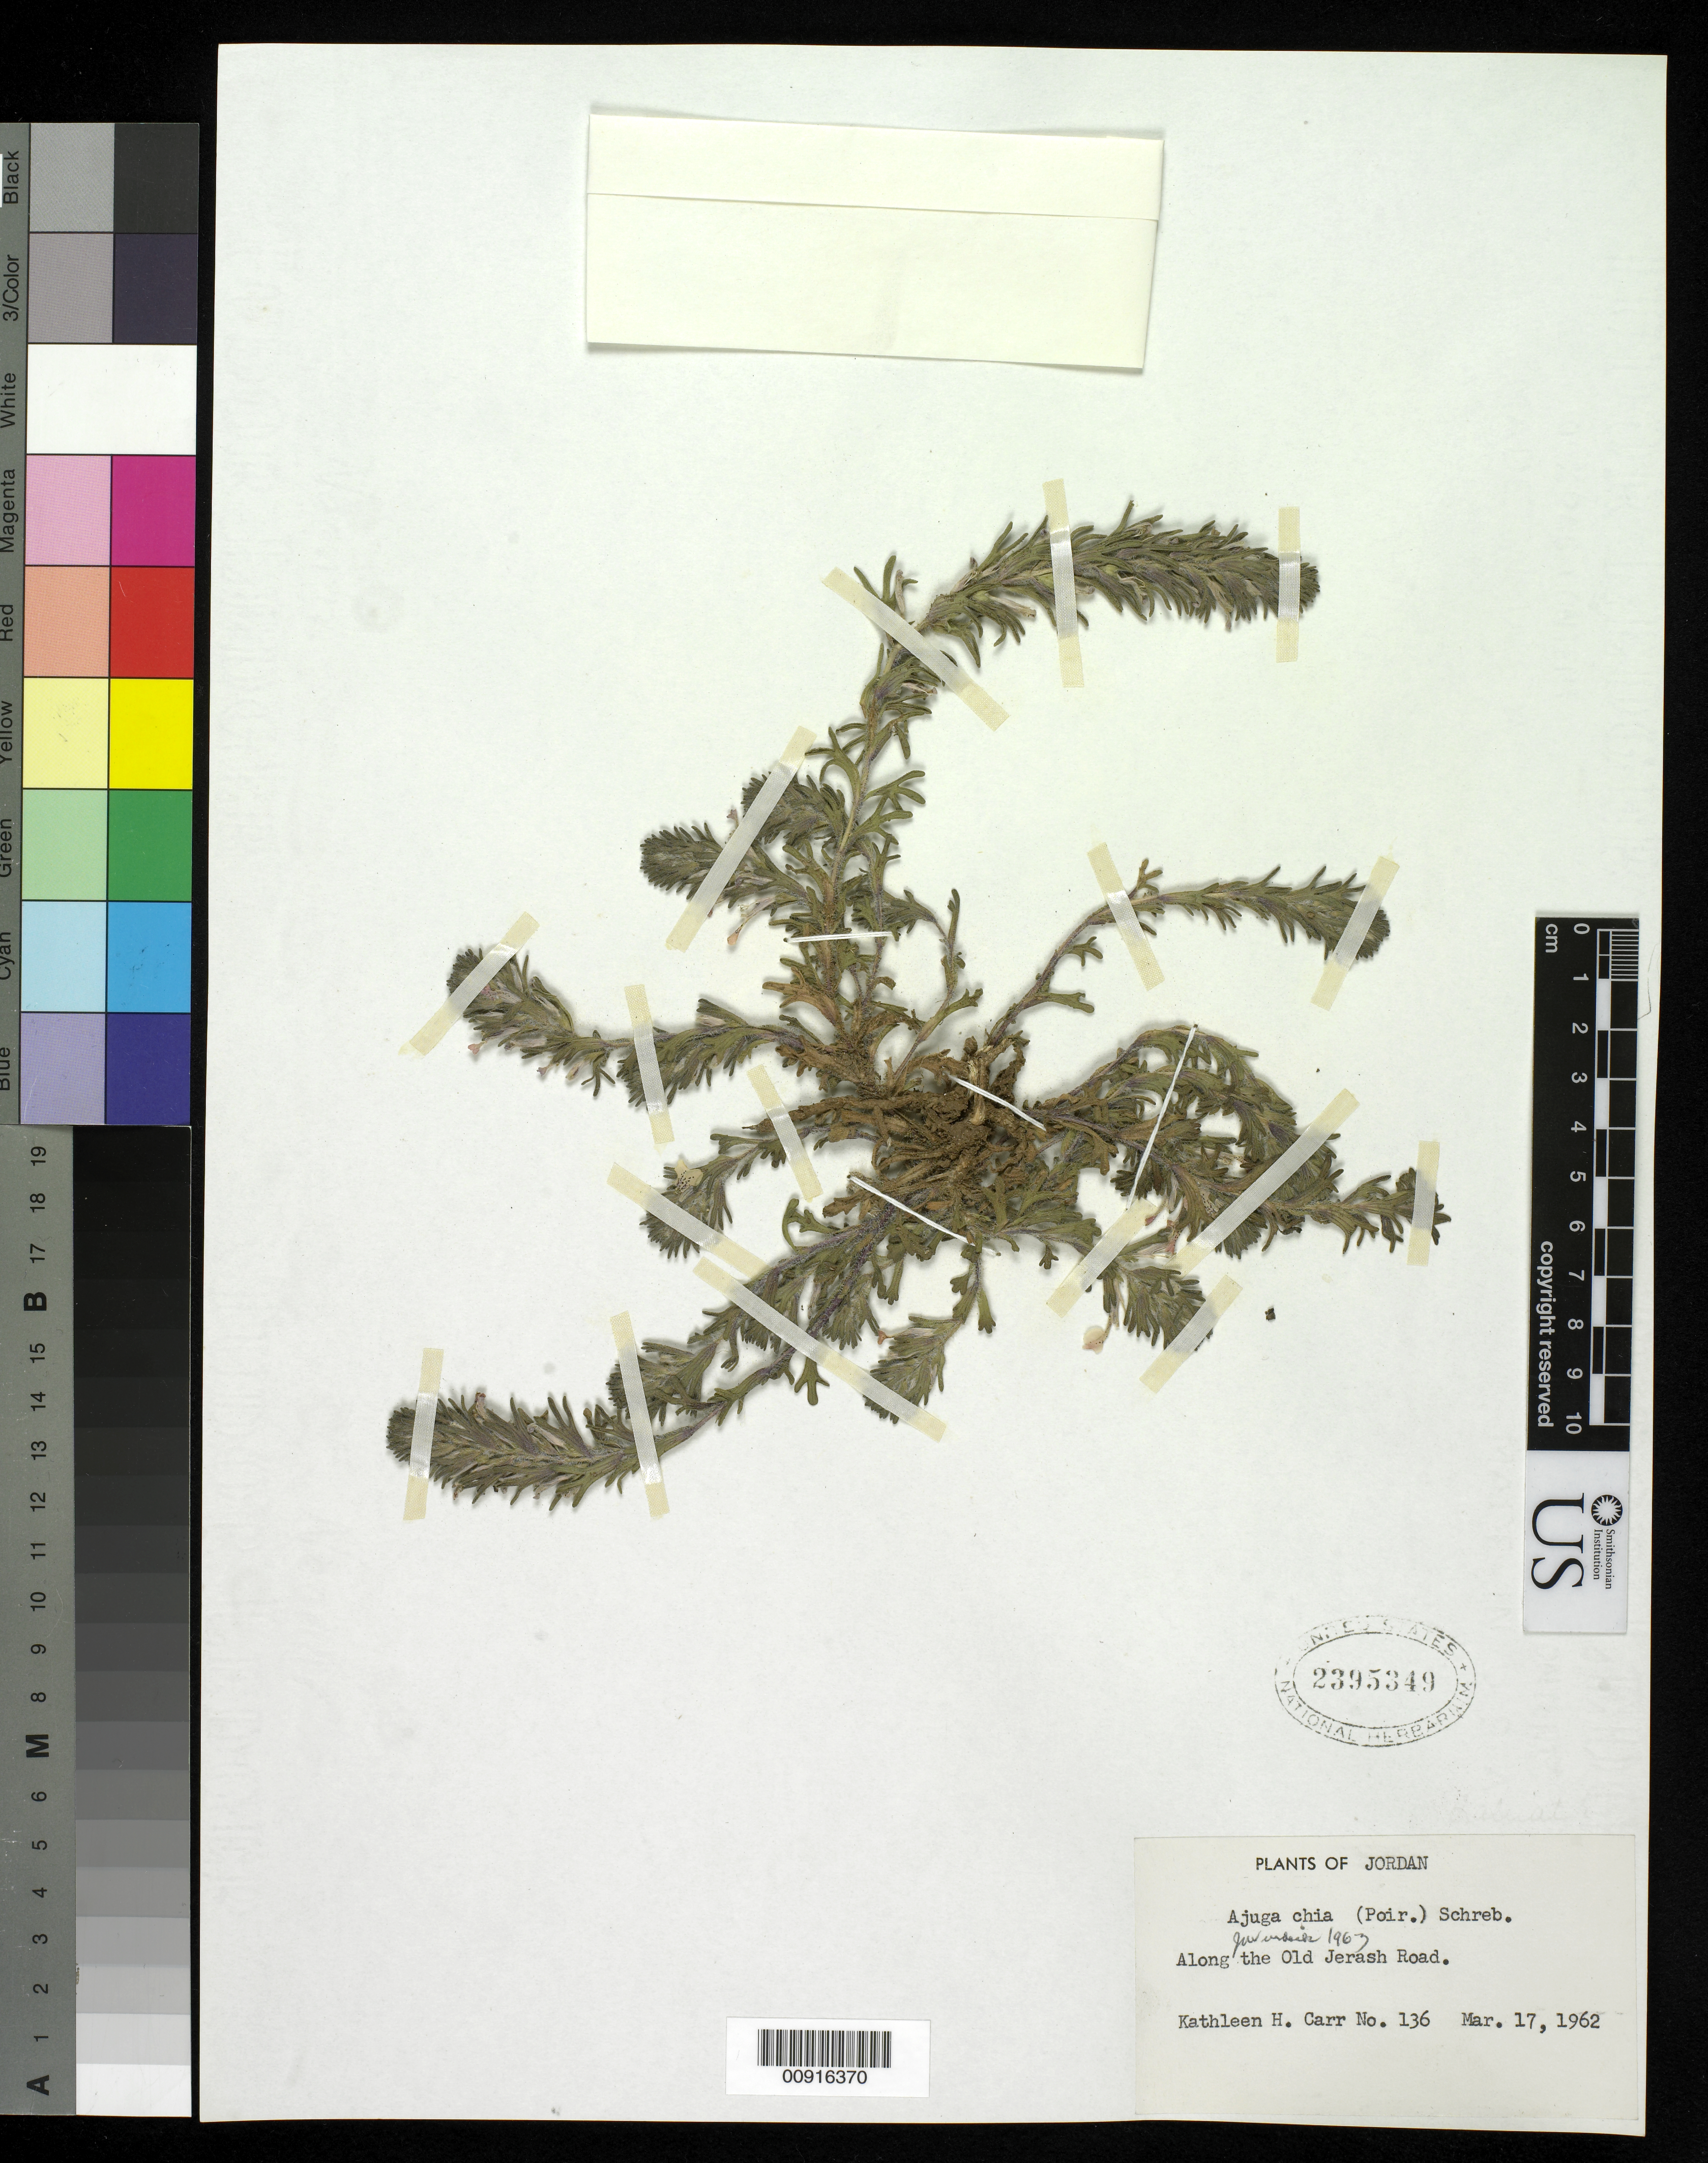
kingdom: Plantae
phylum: Tracheophyta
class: Magnoliopsida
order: Lamiales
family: Lamiaceae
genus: Ajuga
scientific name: Ajuga chia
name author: Schreb.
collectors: K. Carr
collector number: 136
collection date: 1962-03-17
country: Jordan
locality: along the Old Jerash Rd.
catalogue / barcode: US 2395349